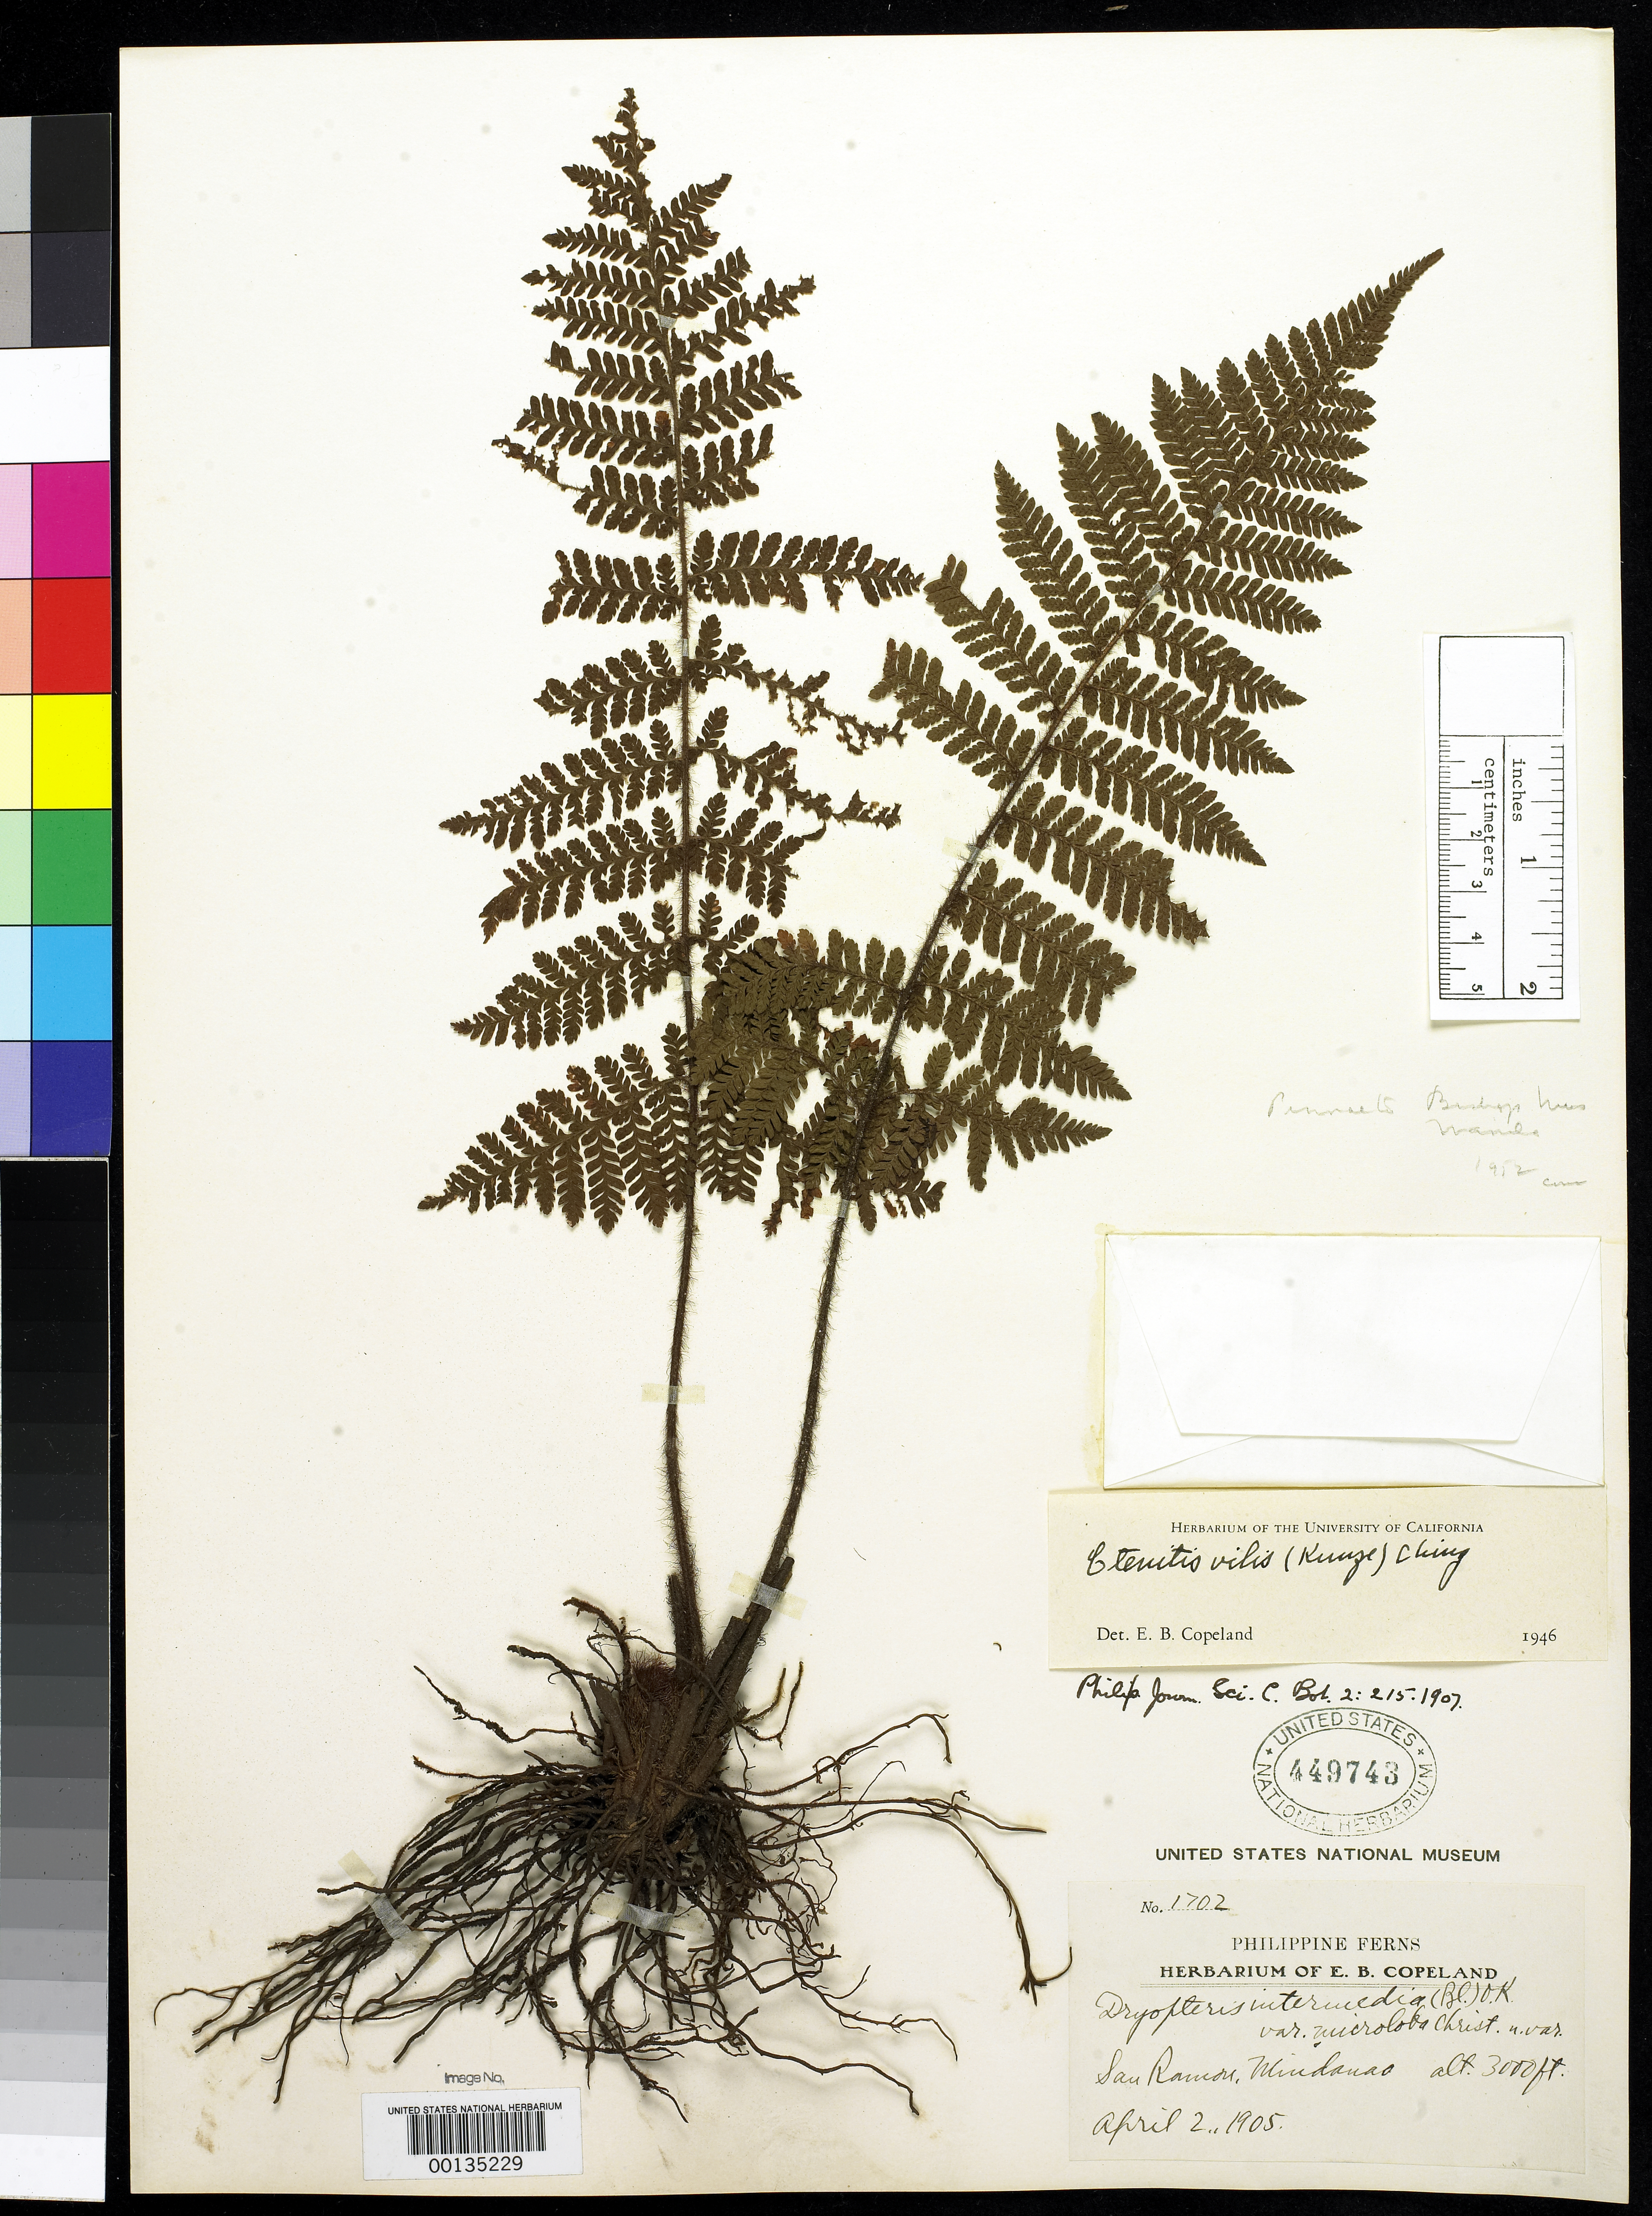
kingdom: Plantae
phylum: Tracheophyta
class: Polypodiopsida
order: Polypodiales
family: Dryopteridaceae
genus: Dryopteris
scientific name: Dryopteris intermedia var. microloba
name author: Christ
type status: Isotype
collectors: E. B. Copeland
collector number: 1702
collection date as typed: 1905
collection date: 1905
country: Philippines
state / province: Zamboanga Peninsula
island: Mindanao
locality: Tetuan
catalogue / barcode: US 449743